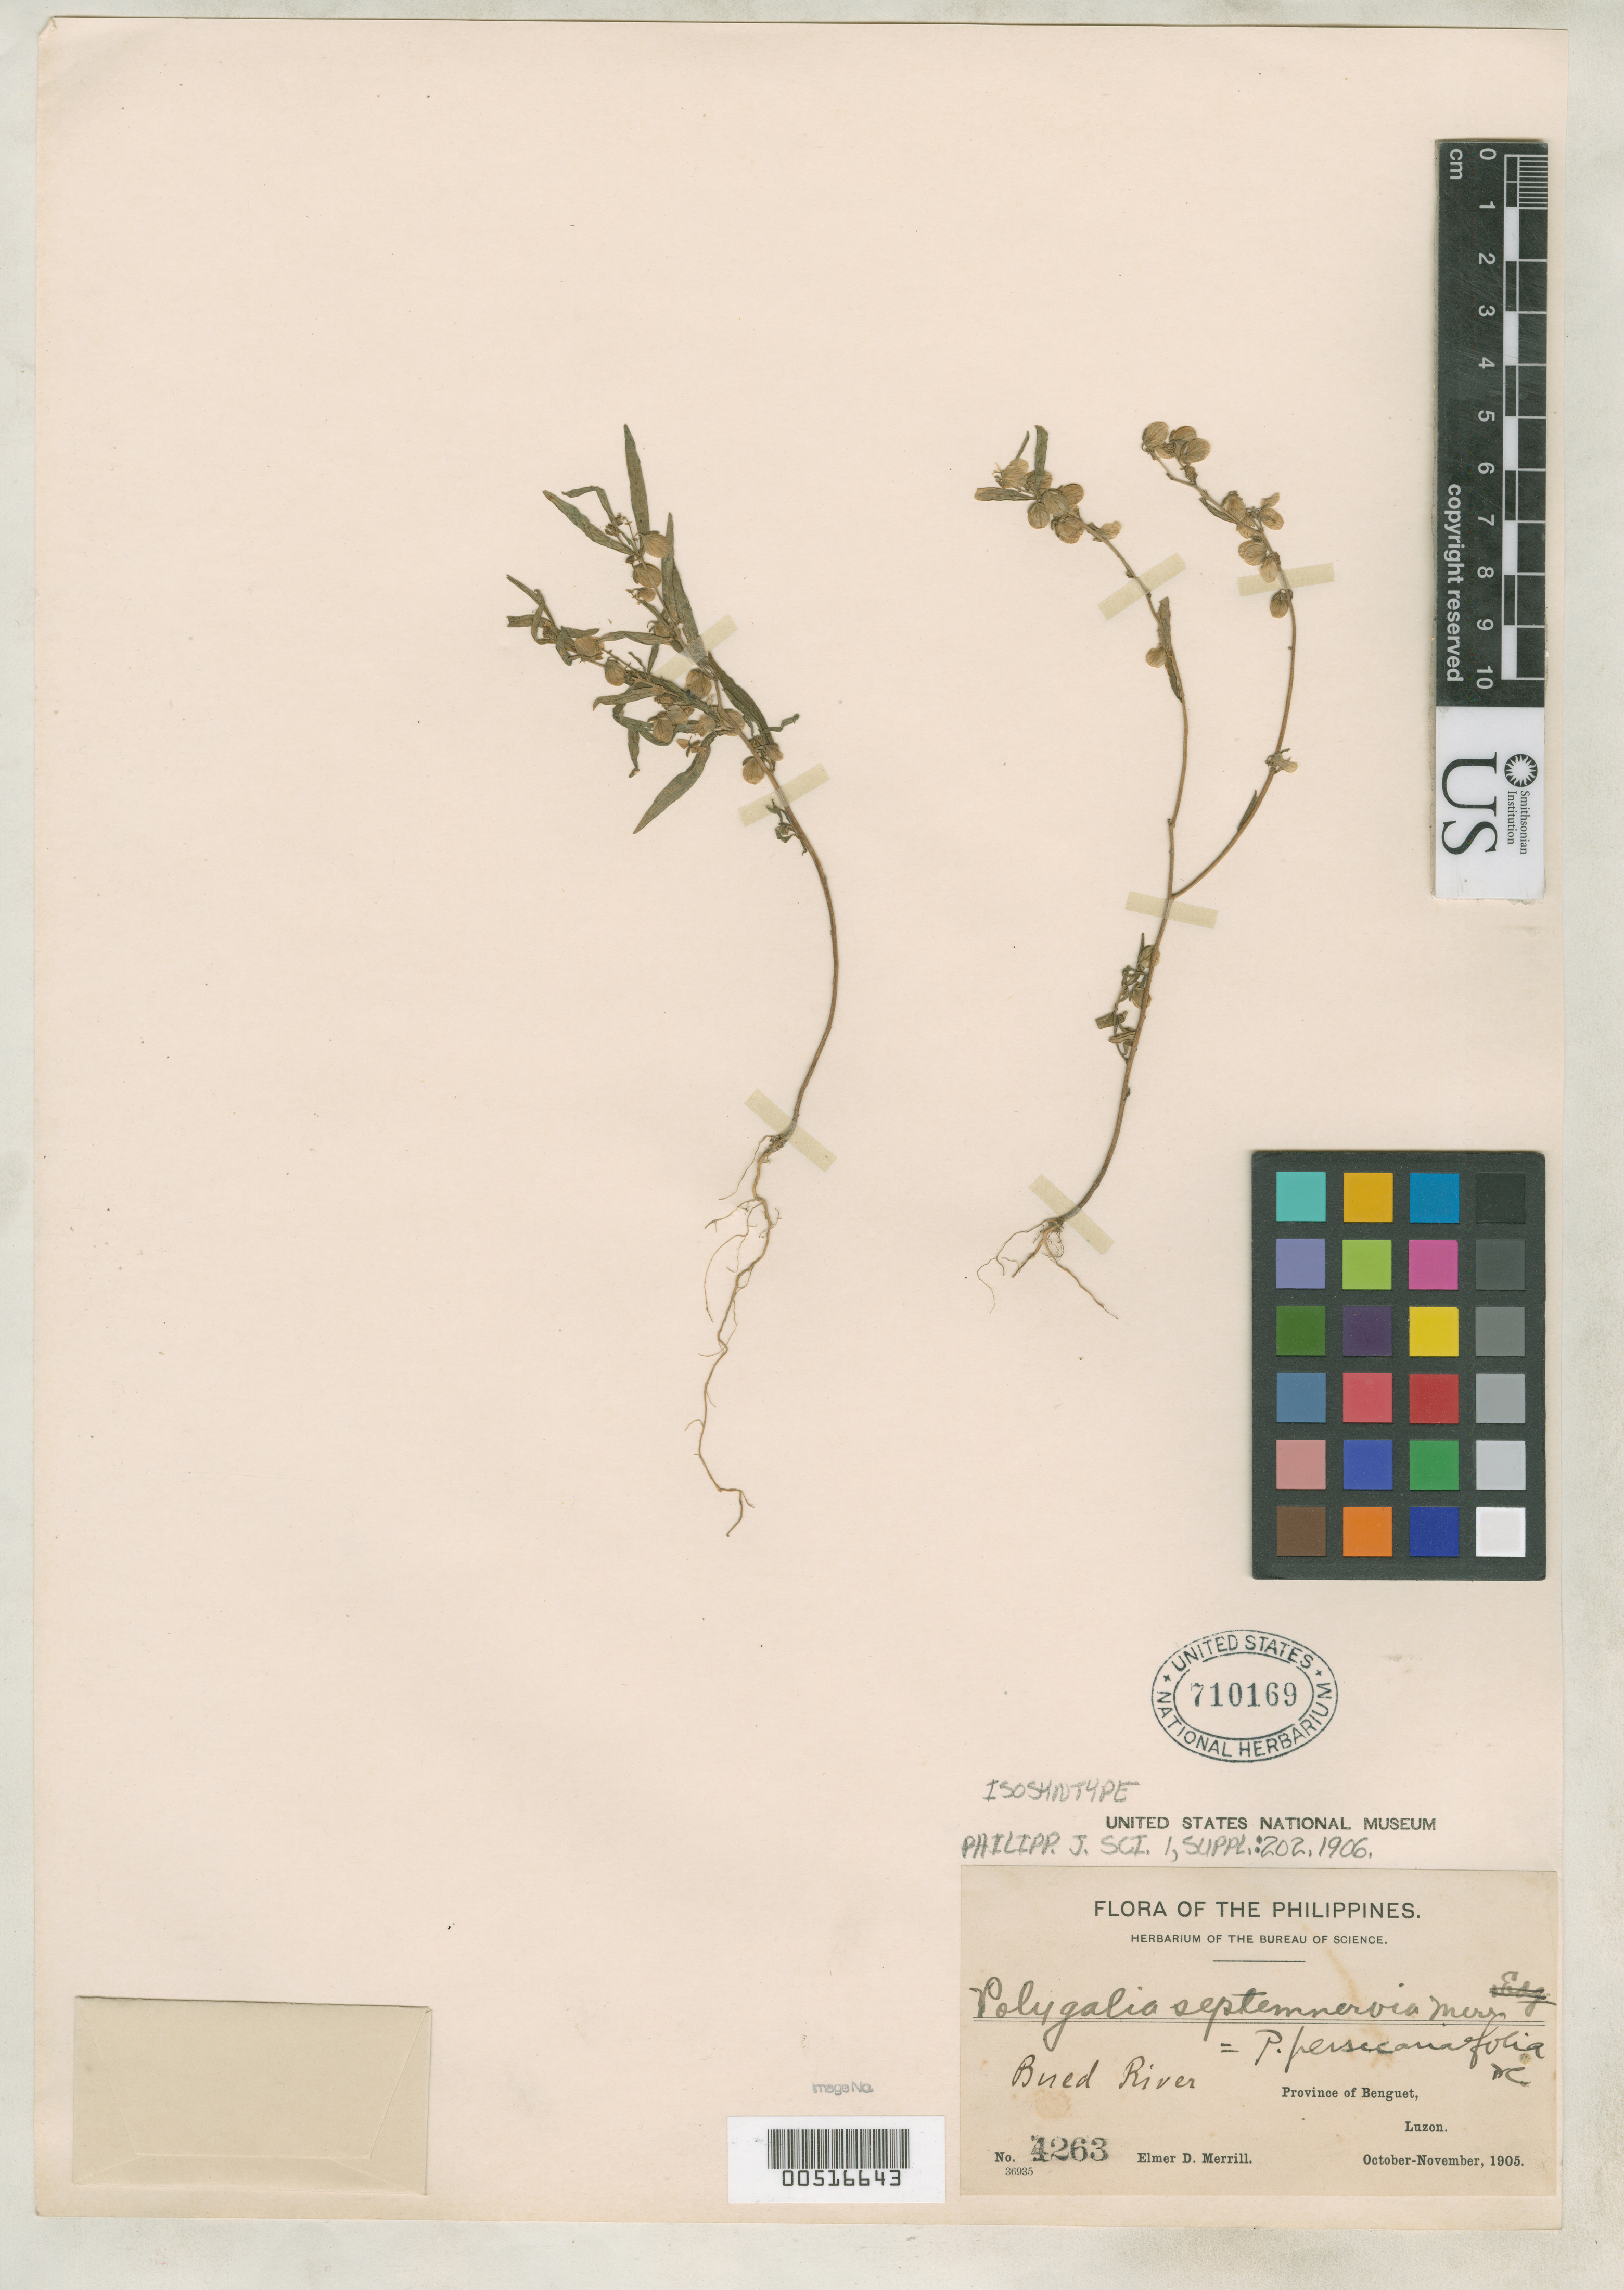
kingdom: Plantae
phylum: Tracheophyta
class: Magnoliopsida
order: Fabales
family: Polygalaceae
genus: Polygala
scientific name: Polygala septemnervia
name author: Merr.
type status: Isosyntype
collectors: E. D. Merrill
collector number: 4263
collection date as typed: Oct 1905 to -- Nov 1905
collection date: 1905-10/1905-11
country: Philippines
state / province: Cordillera (Administrative Region)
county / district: Benguet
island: Luzon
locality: Bued River.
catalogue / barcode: US 710169